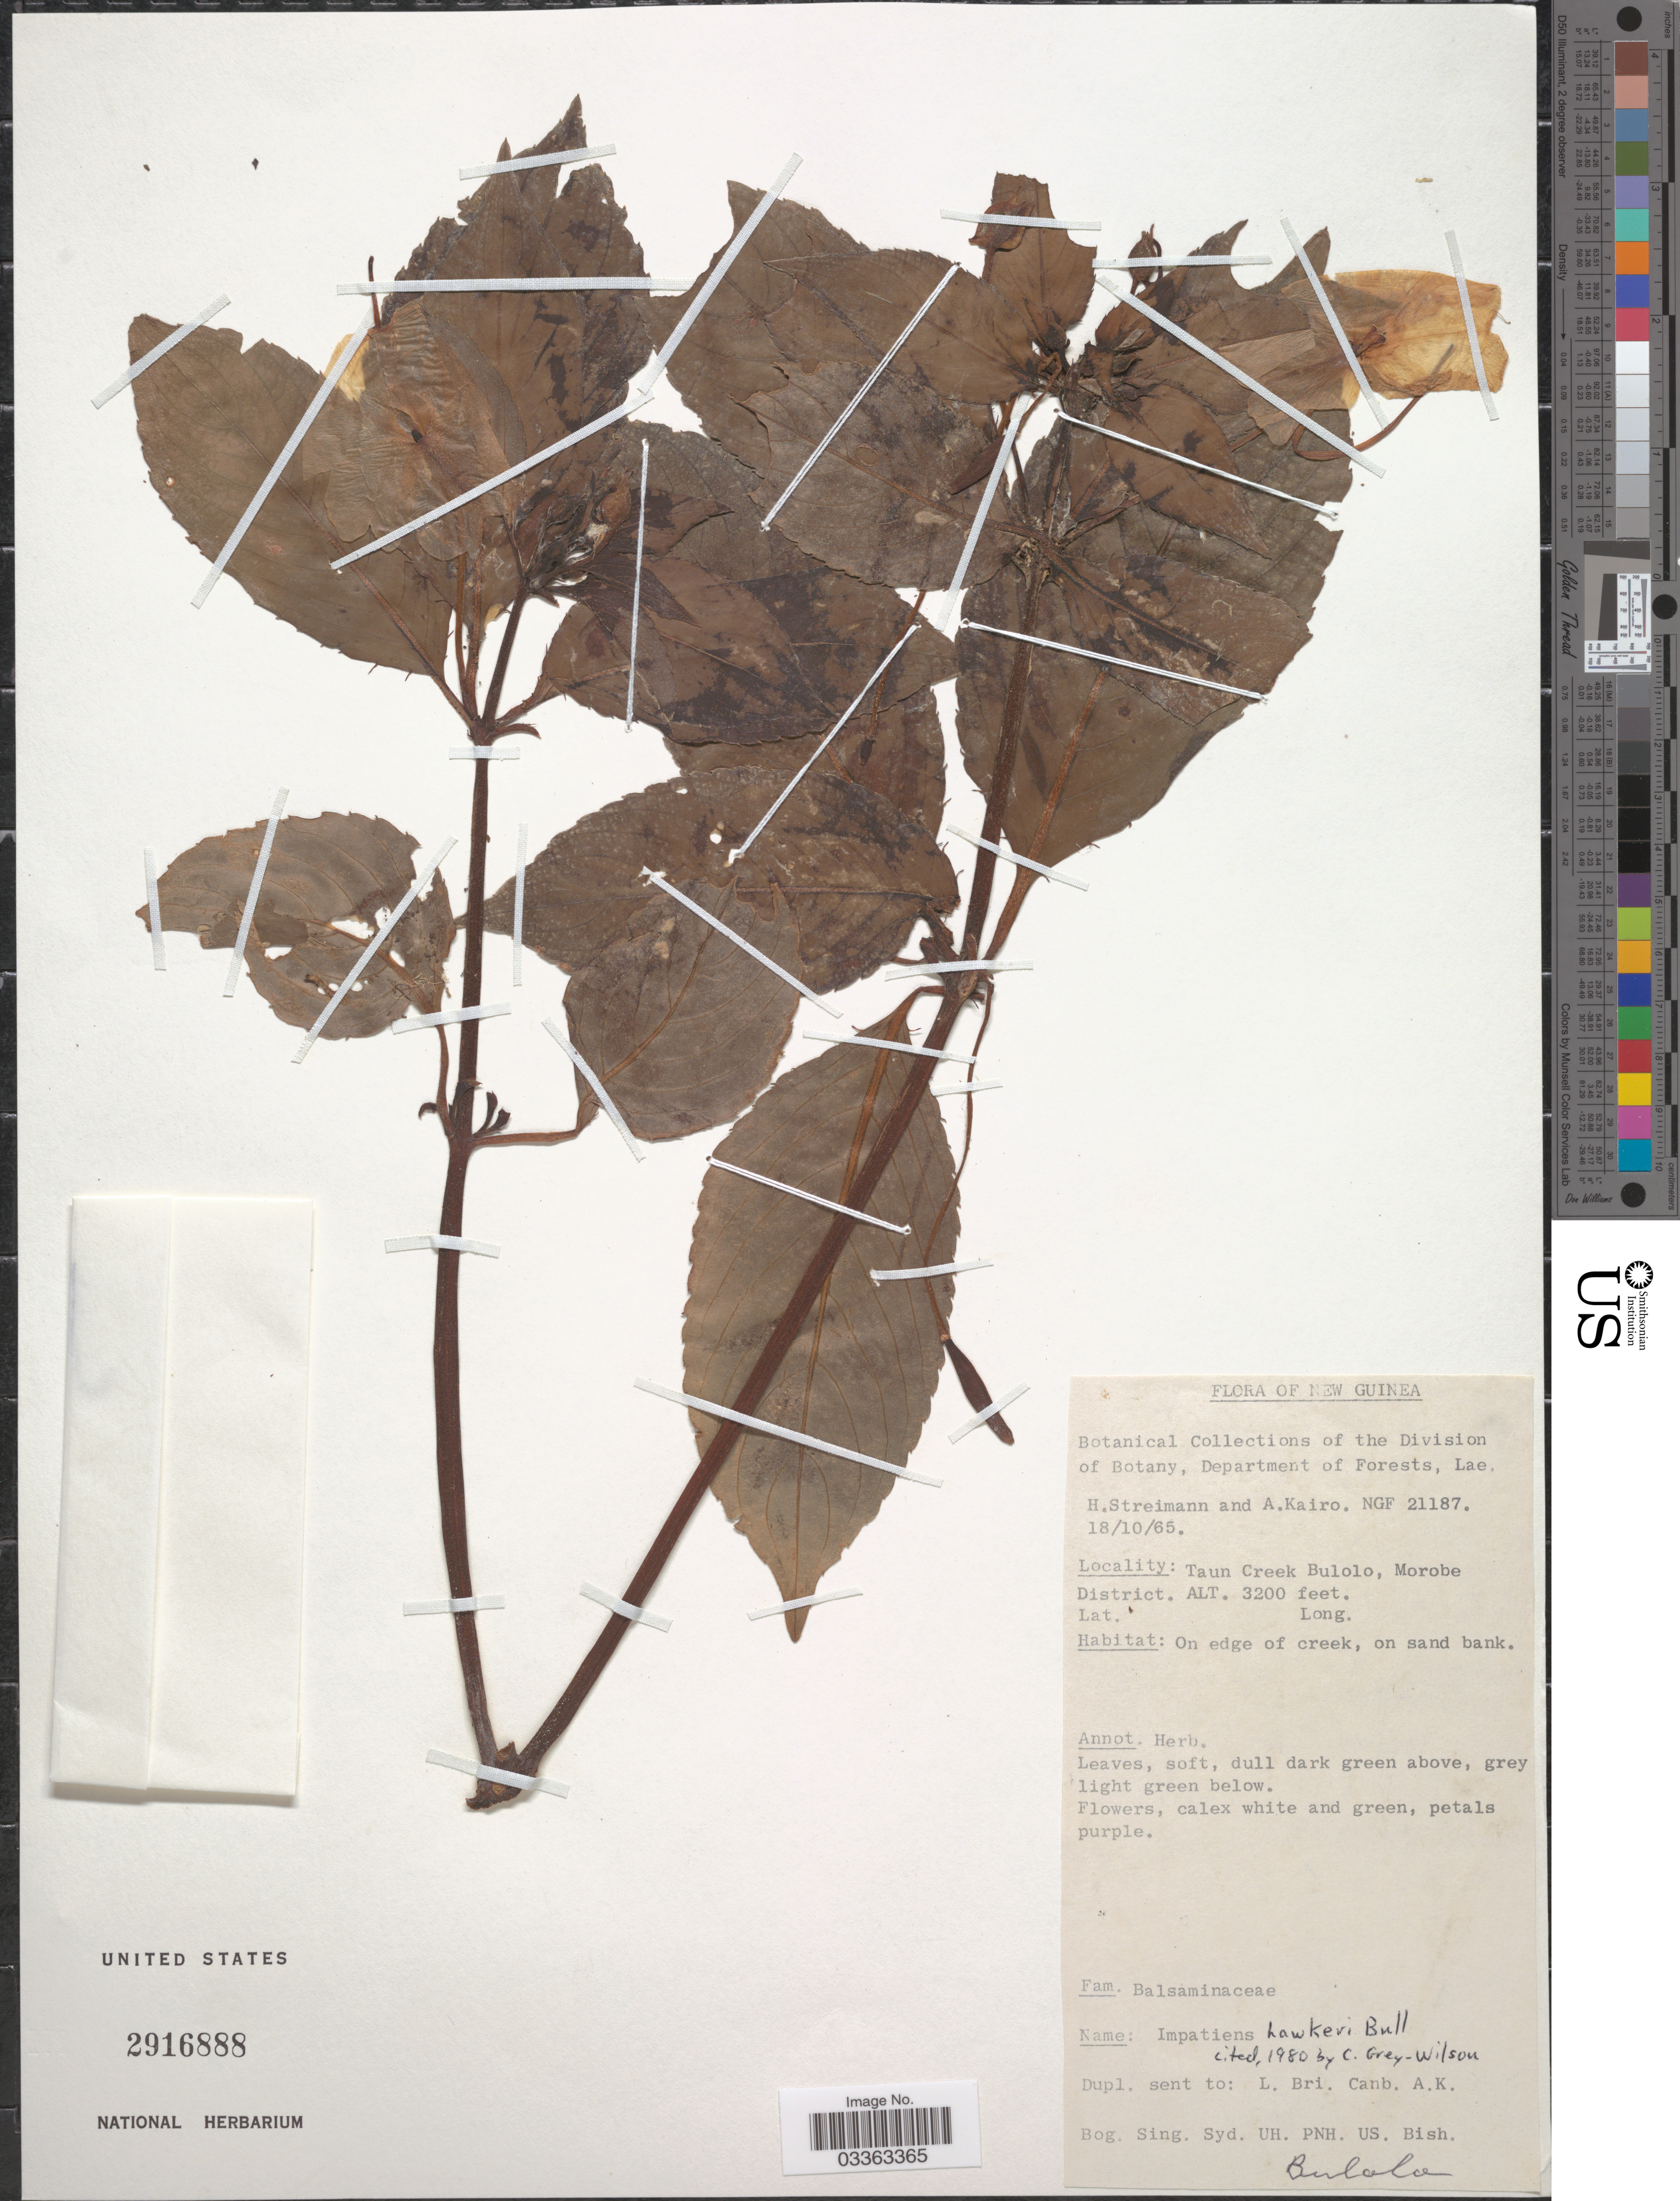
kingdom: Plantae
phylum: Tracheophyta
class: Magnoliopsida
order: Ericales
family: Balsaminaceae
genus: Impatiens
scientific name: Impatiens hawkeri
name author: W. Bull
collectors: H. Streimann & A. Kairo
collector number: NGF 21187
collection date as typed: Transcribed d/m/y: 18/10/65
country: Papua New Guinea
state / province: Morobe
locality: New Guinea. Taun Creek Bulolo, Morobe District.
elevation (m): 975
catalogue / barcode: US 2916888